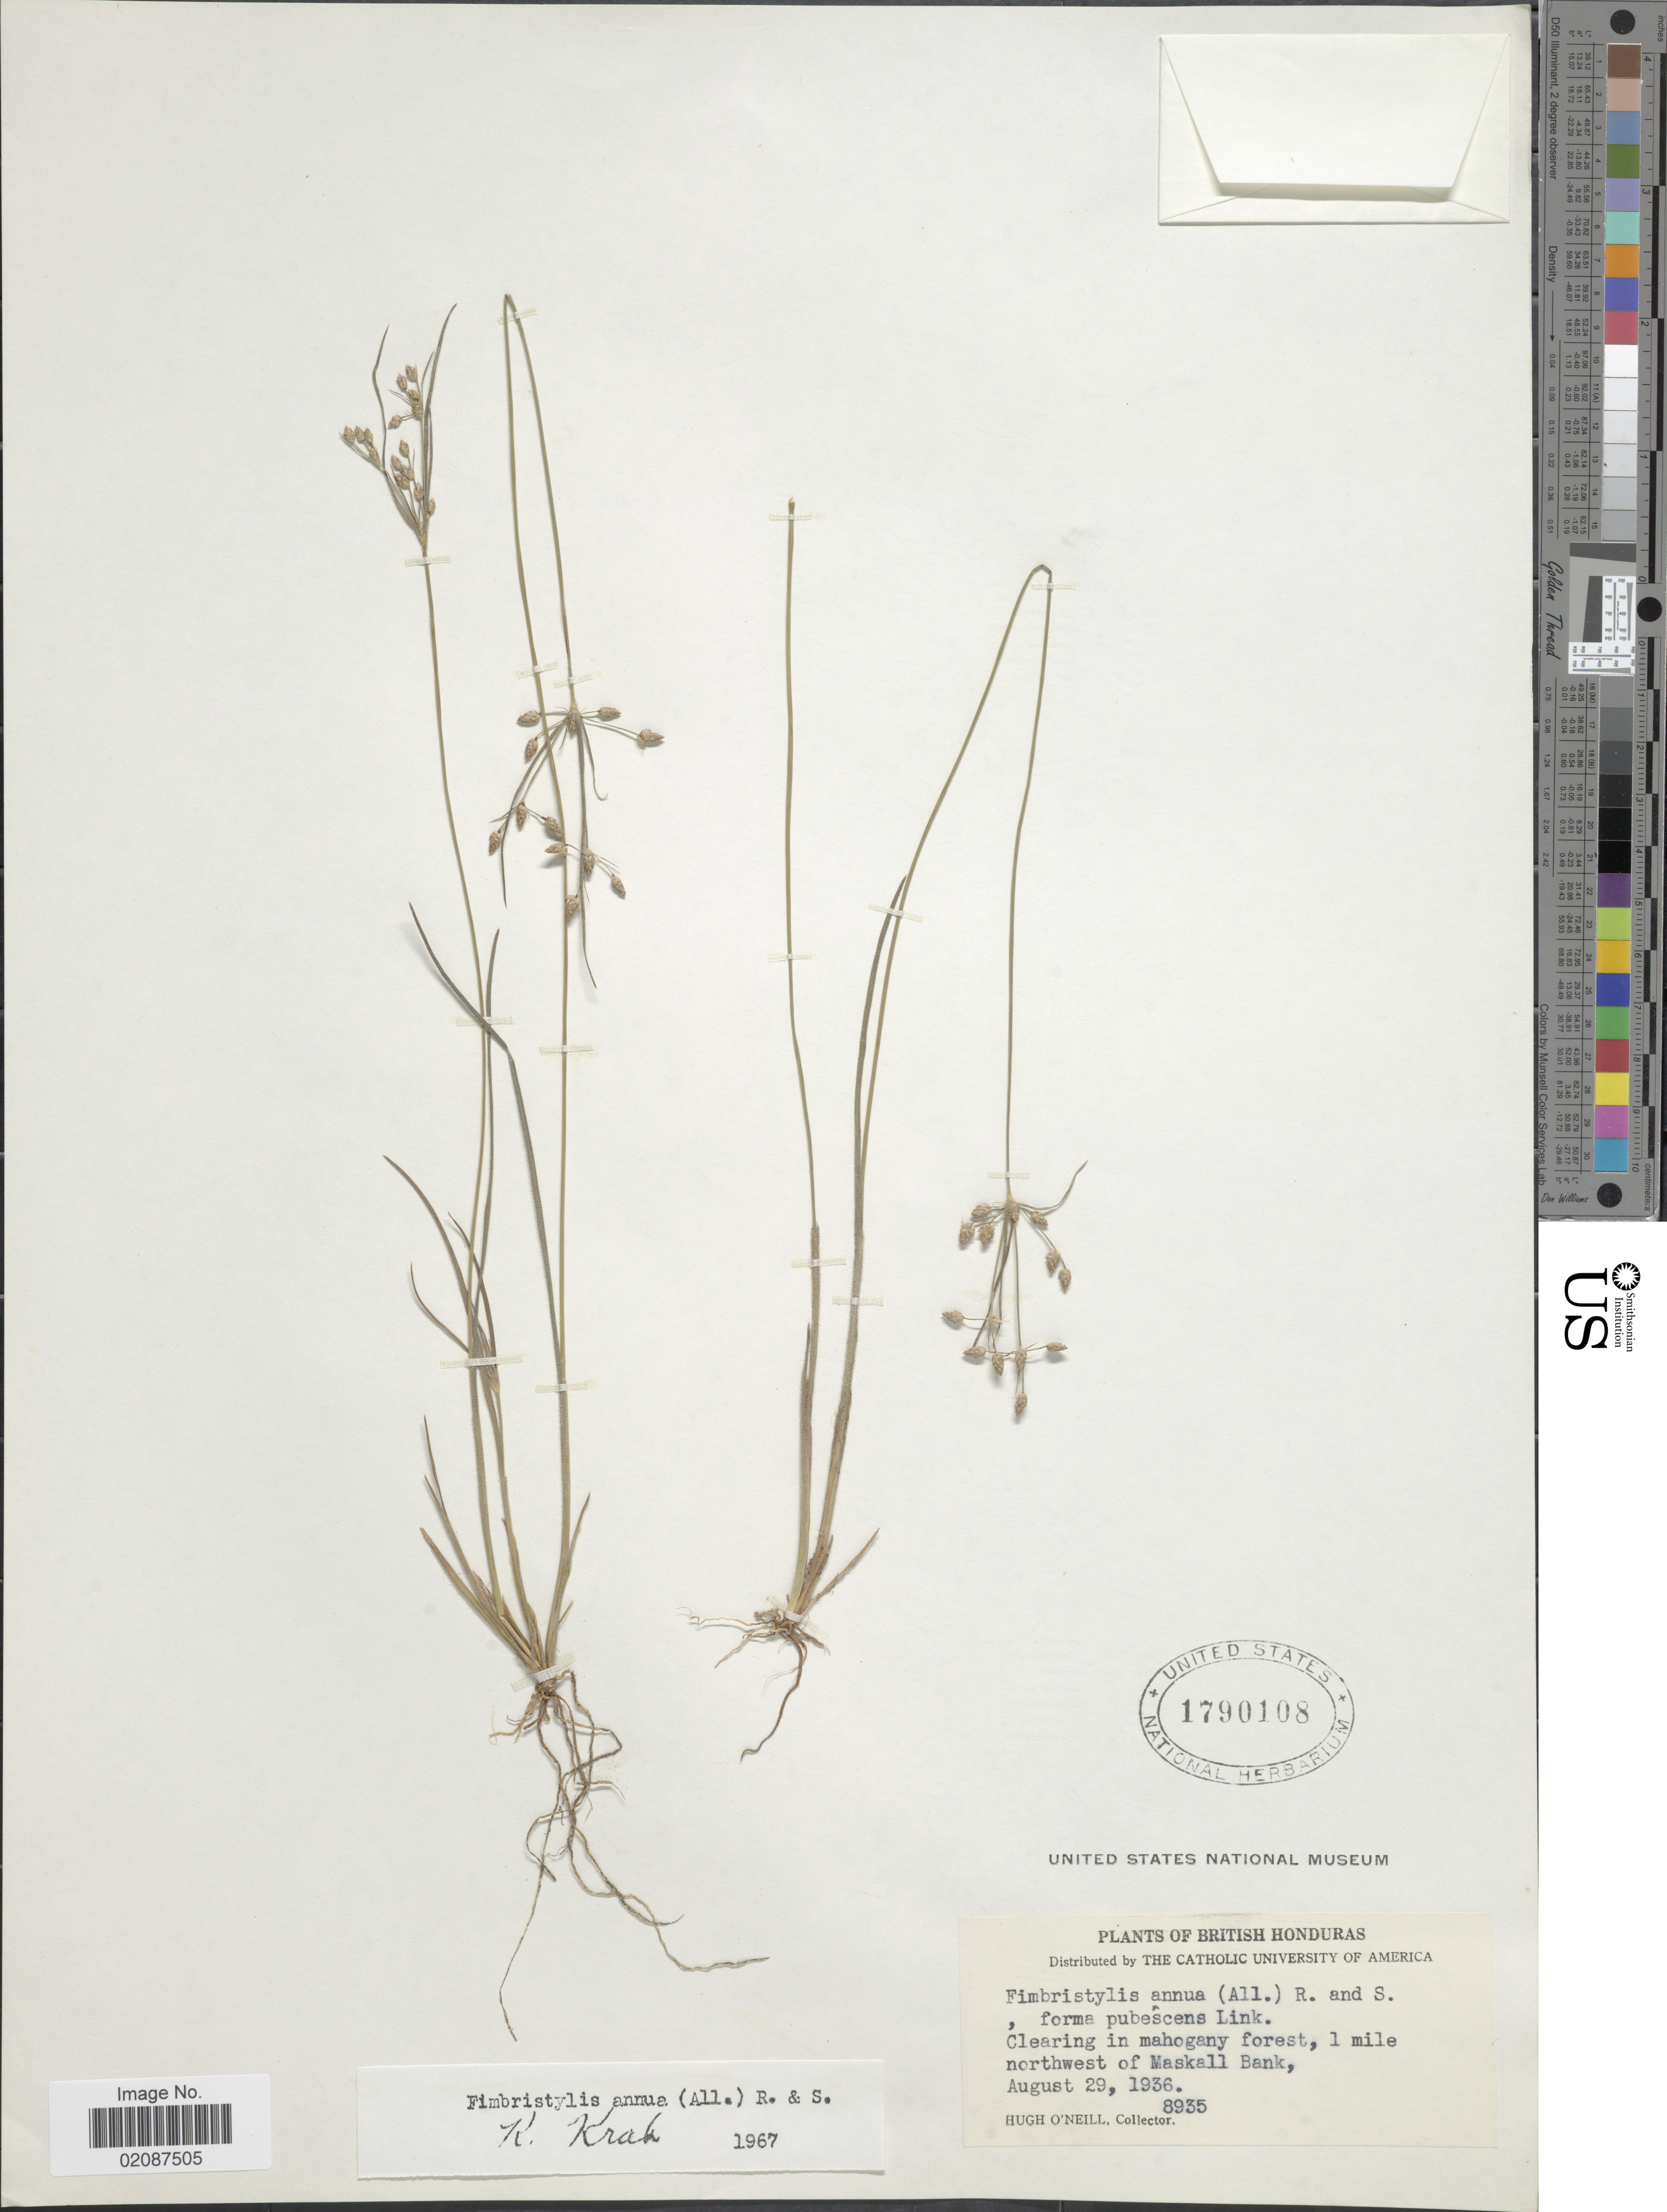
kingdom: Plantae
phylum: Tracheophyta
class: Liliopsida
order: Poales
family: Cyperaceae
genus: Fimbristylis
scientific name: Fimbristylis annua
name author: (All.) Roem. & Schult.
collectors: H. O'Neill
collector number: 8935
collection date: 1936-08-29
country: Belize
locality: British Honduras, Clearing in mahogony forest, 1 mile northwest of Maskall Bank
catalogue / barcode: US 1790108